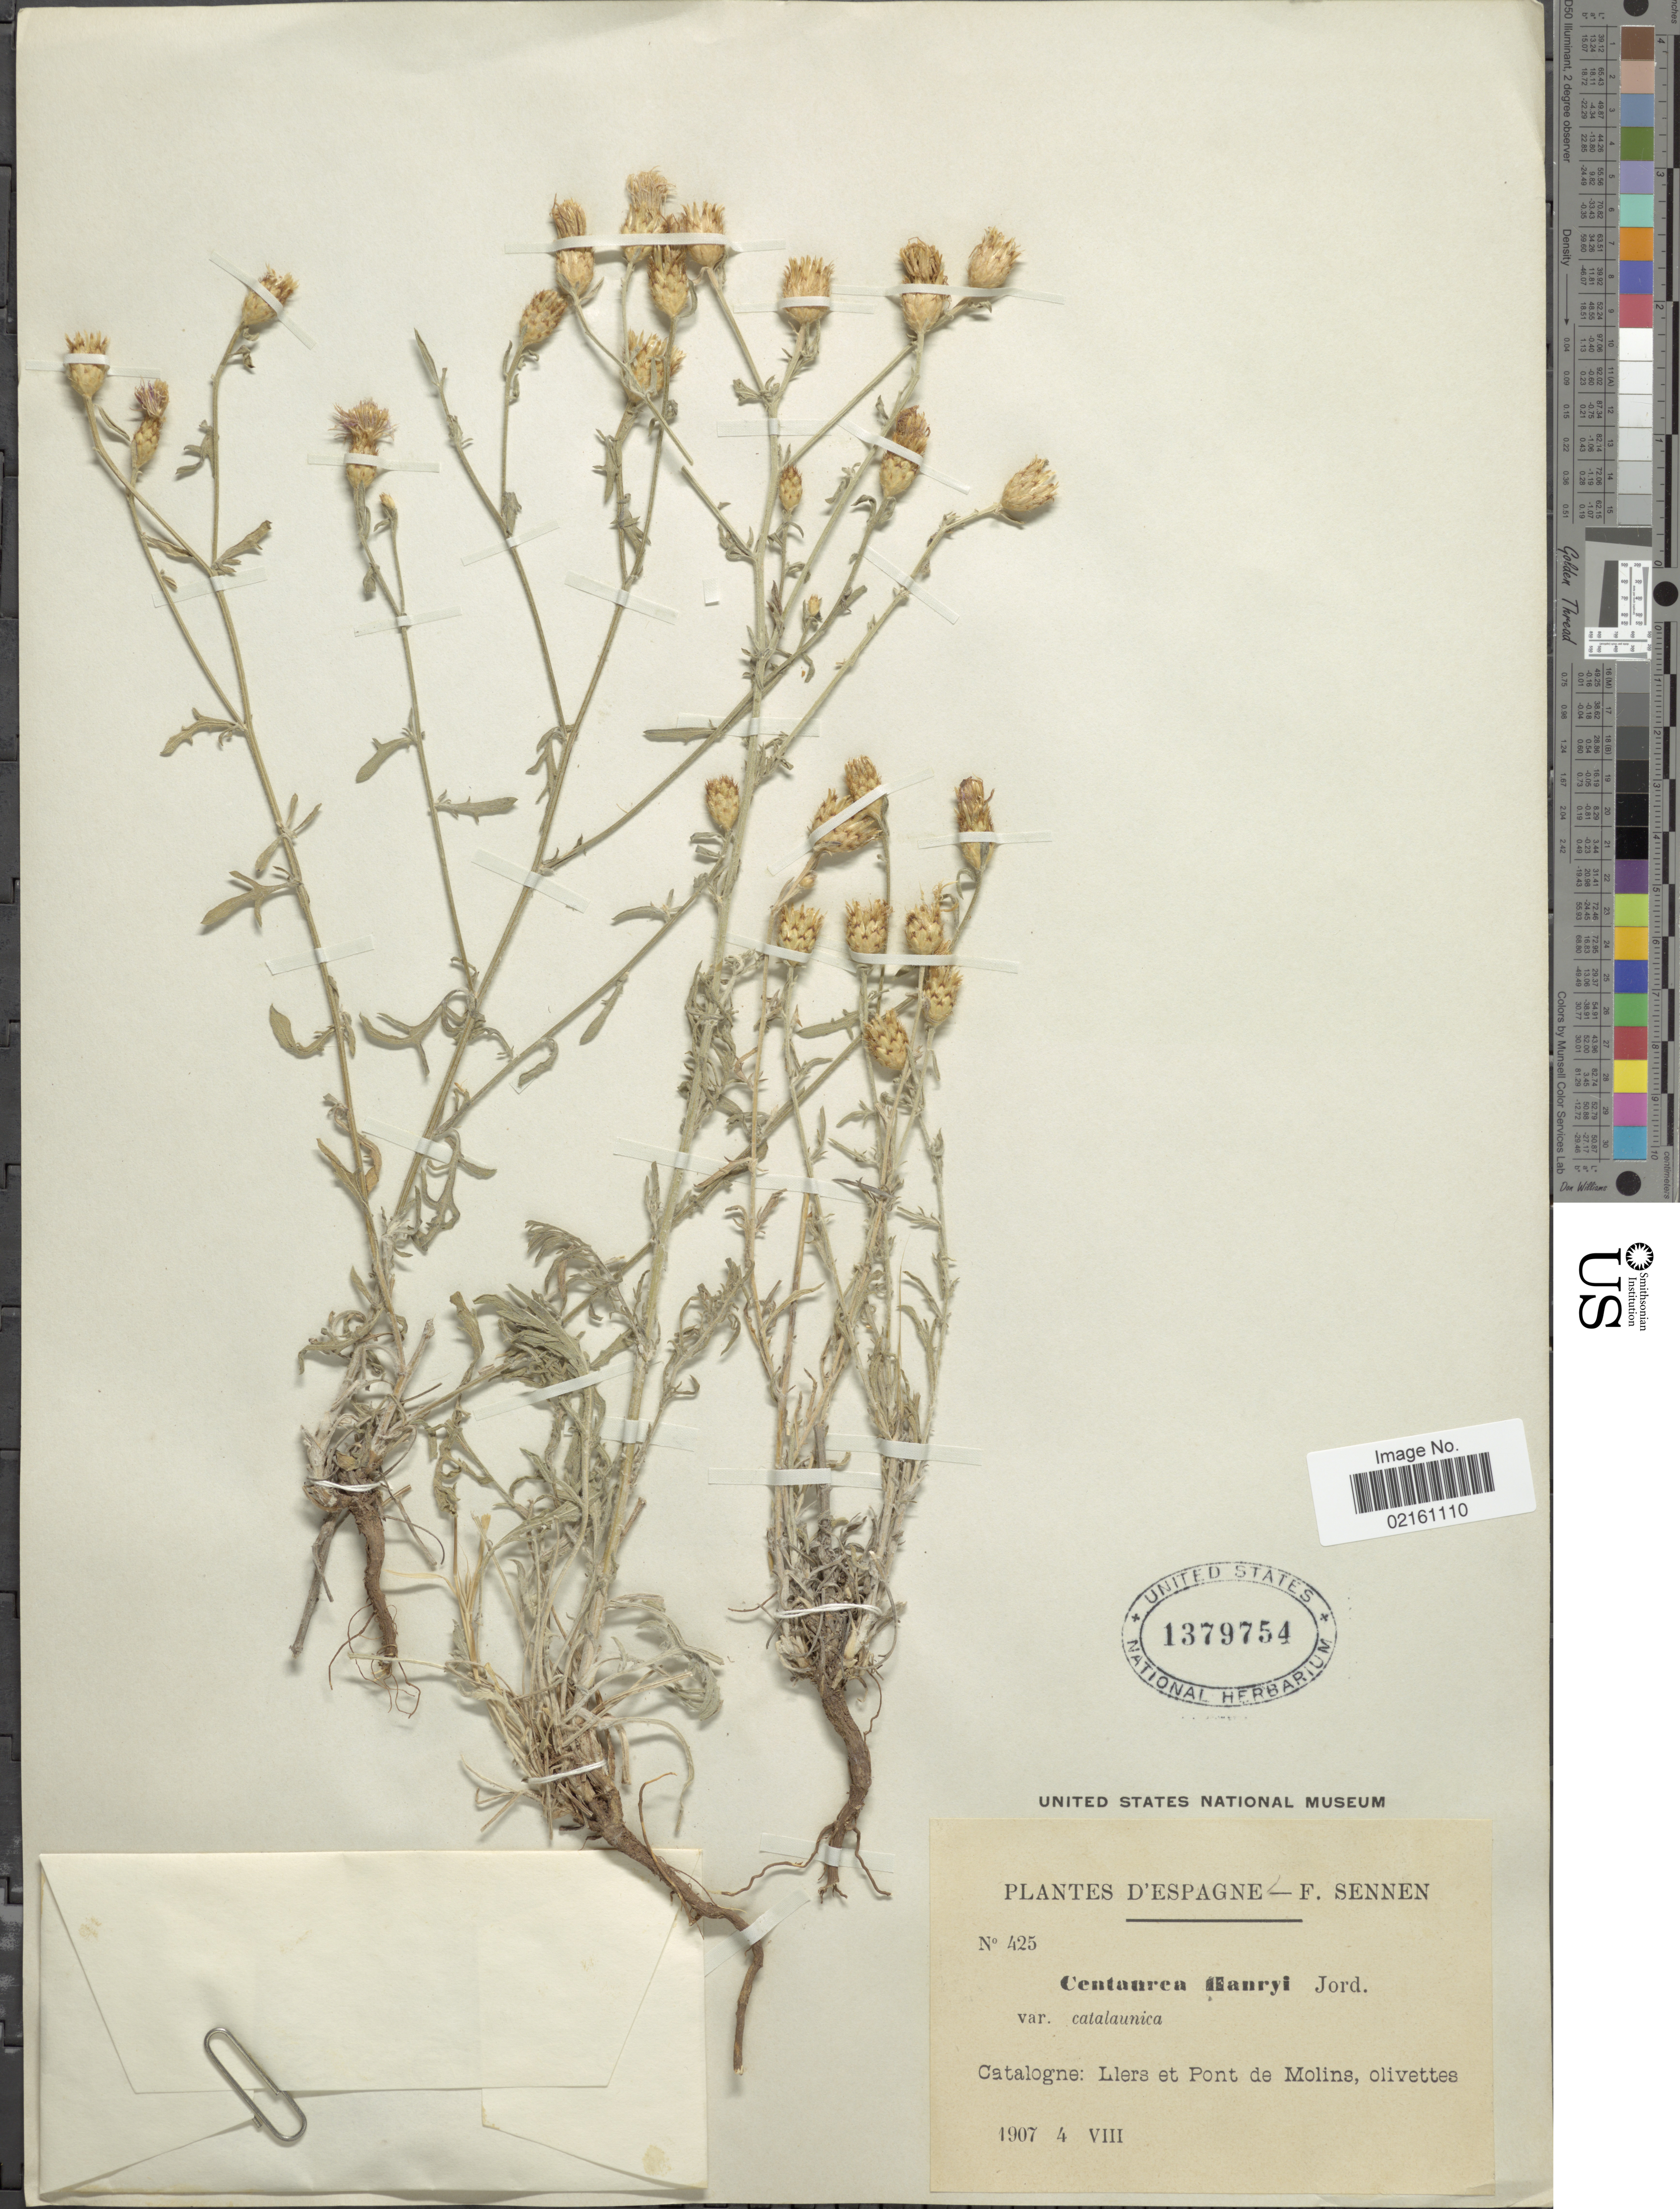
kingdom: Plantae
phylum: Tracheophyta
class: Magnoliopsida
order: Asterales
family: Asteraceae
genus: Centaurea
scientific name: Centaurea hanryi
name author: Jord.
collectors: E. Sennen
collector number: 425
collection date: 1907-08-04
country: Spain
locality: Catalogne, Llers et Pont de Molins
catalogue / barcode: US 1379754